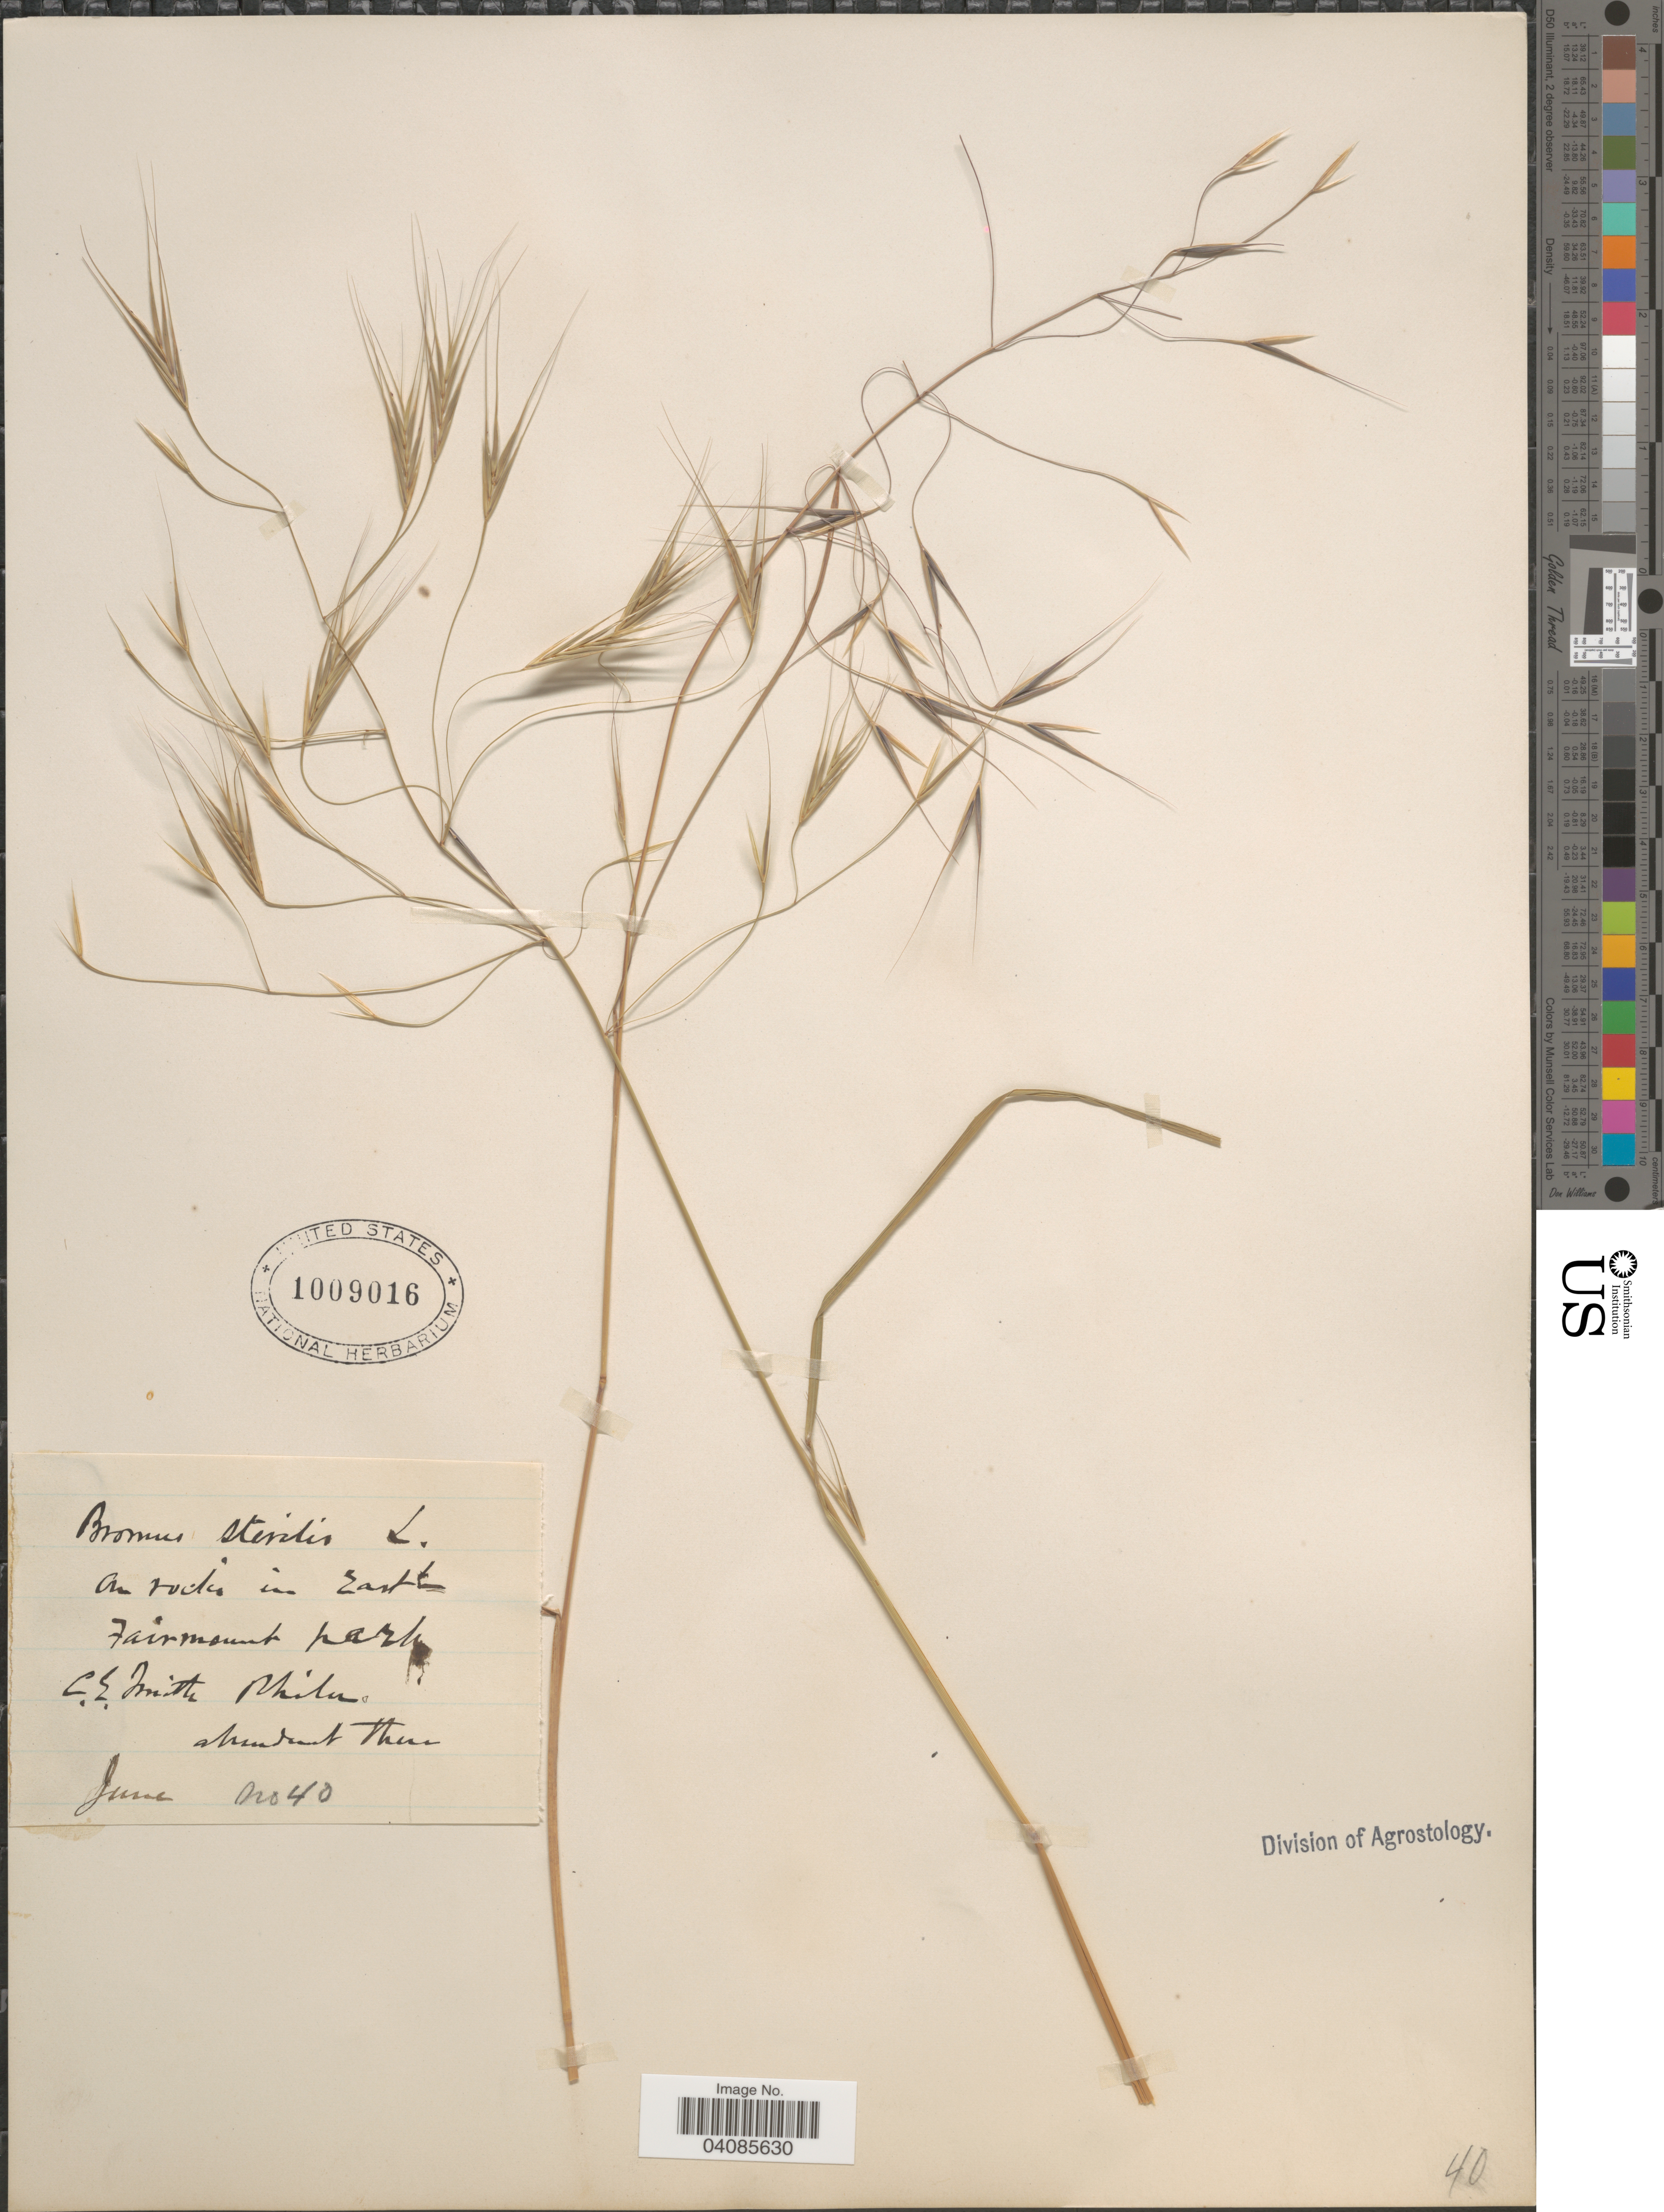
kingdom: Plantae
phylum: Tracheophyta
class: Liliopsida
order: Poales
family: Poaceae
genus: Bromus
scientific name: Bromus sterilis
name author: L.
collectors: C. E. Smith Jr.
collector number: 40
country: United States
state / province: Pennsylvania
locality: On rocks in East Fairmount park. Phila.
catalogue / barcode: US 1009016